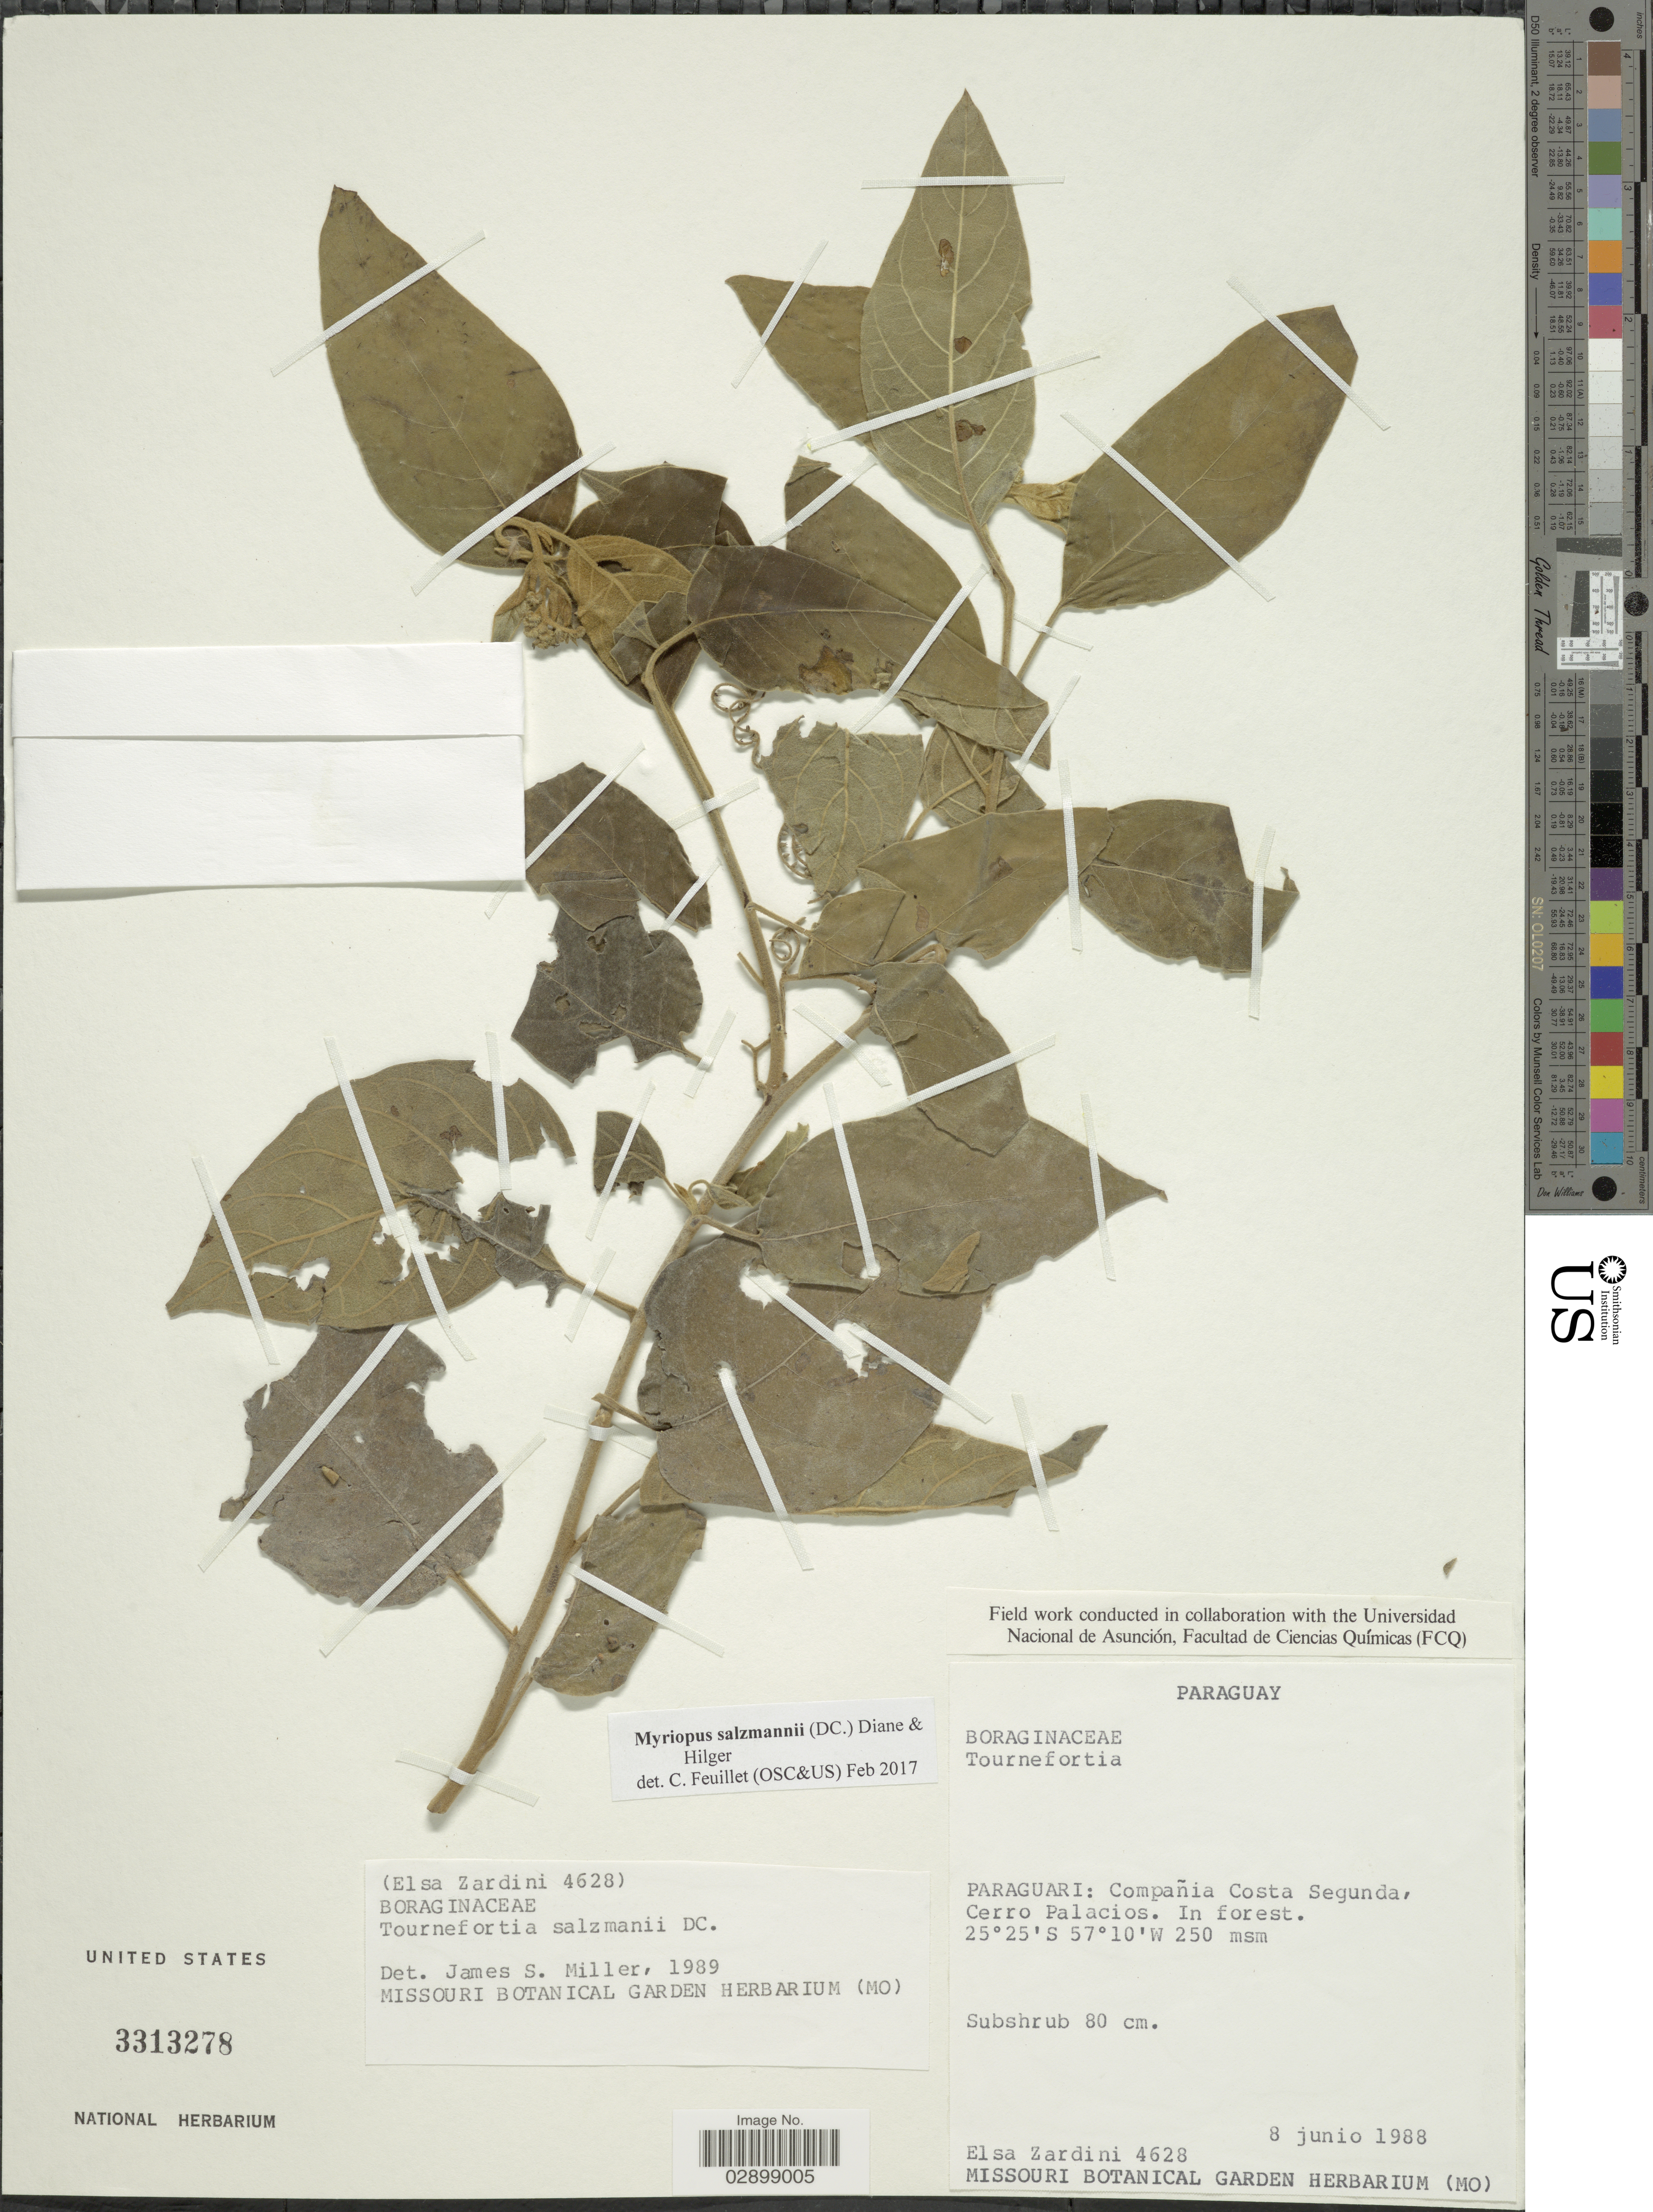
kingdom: Plantae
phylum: Tracheophyta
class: Magnoliopsida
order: Boraginales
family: Heliotropiaceae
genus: Myriopus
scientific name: Myriopus salzmannii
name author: (DC.) Diane & Hilger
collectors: E. M. Zardini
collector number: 4628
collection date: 1988-06-08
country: Paraguay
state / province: Paraguari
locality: Compañia Costa Segunda, Cerro Palacios.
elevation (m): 250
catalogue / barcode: US 3313278